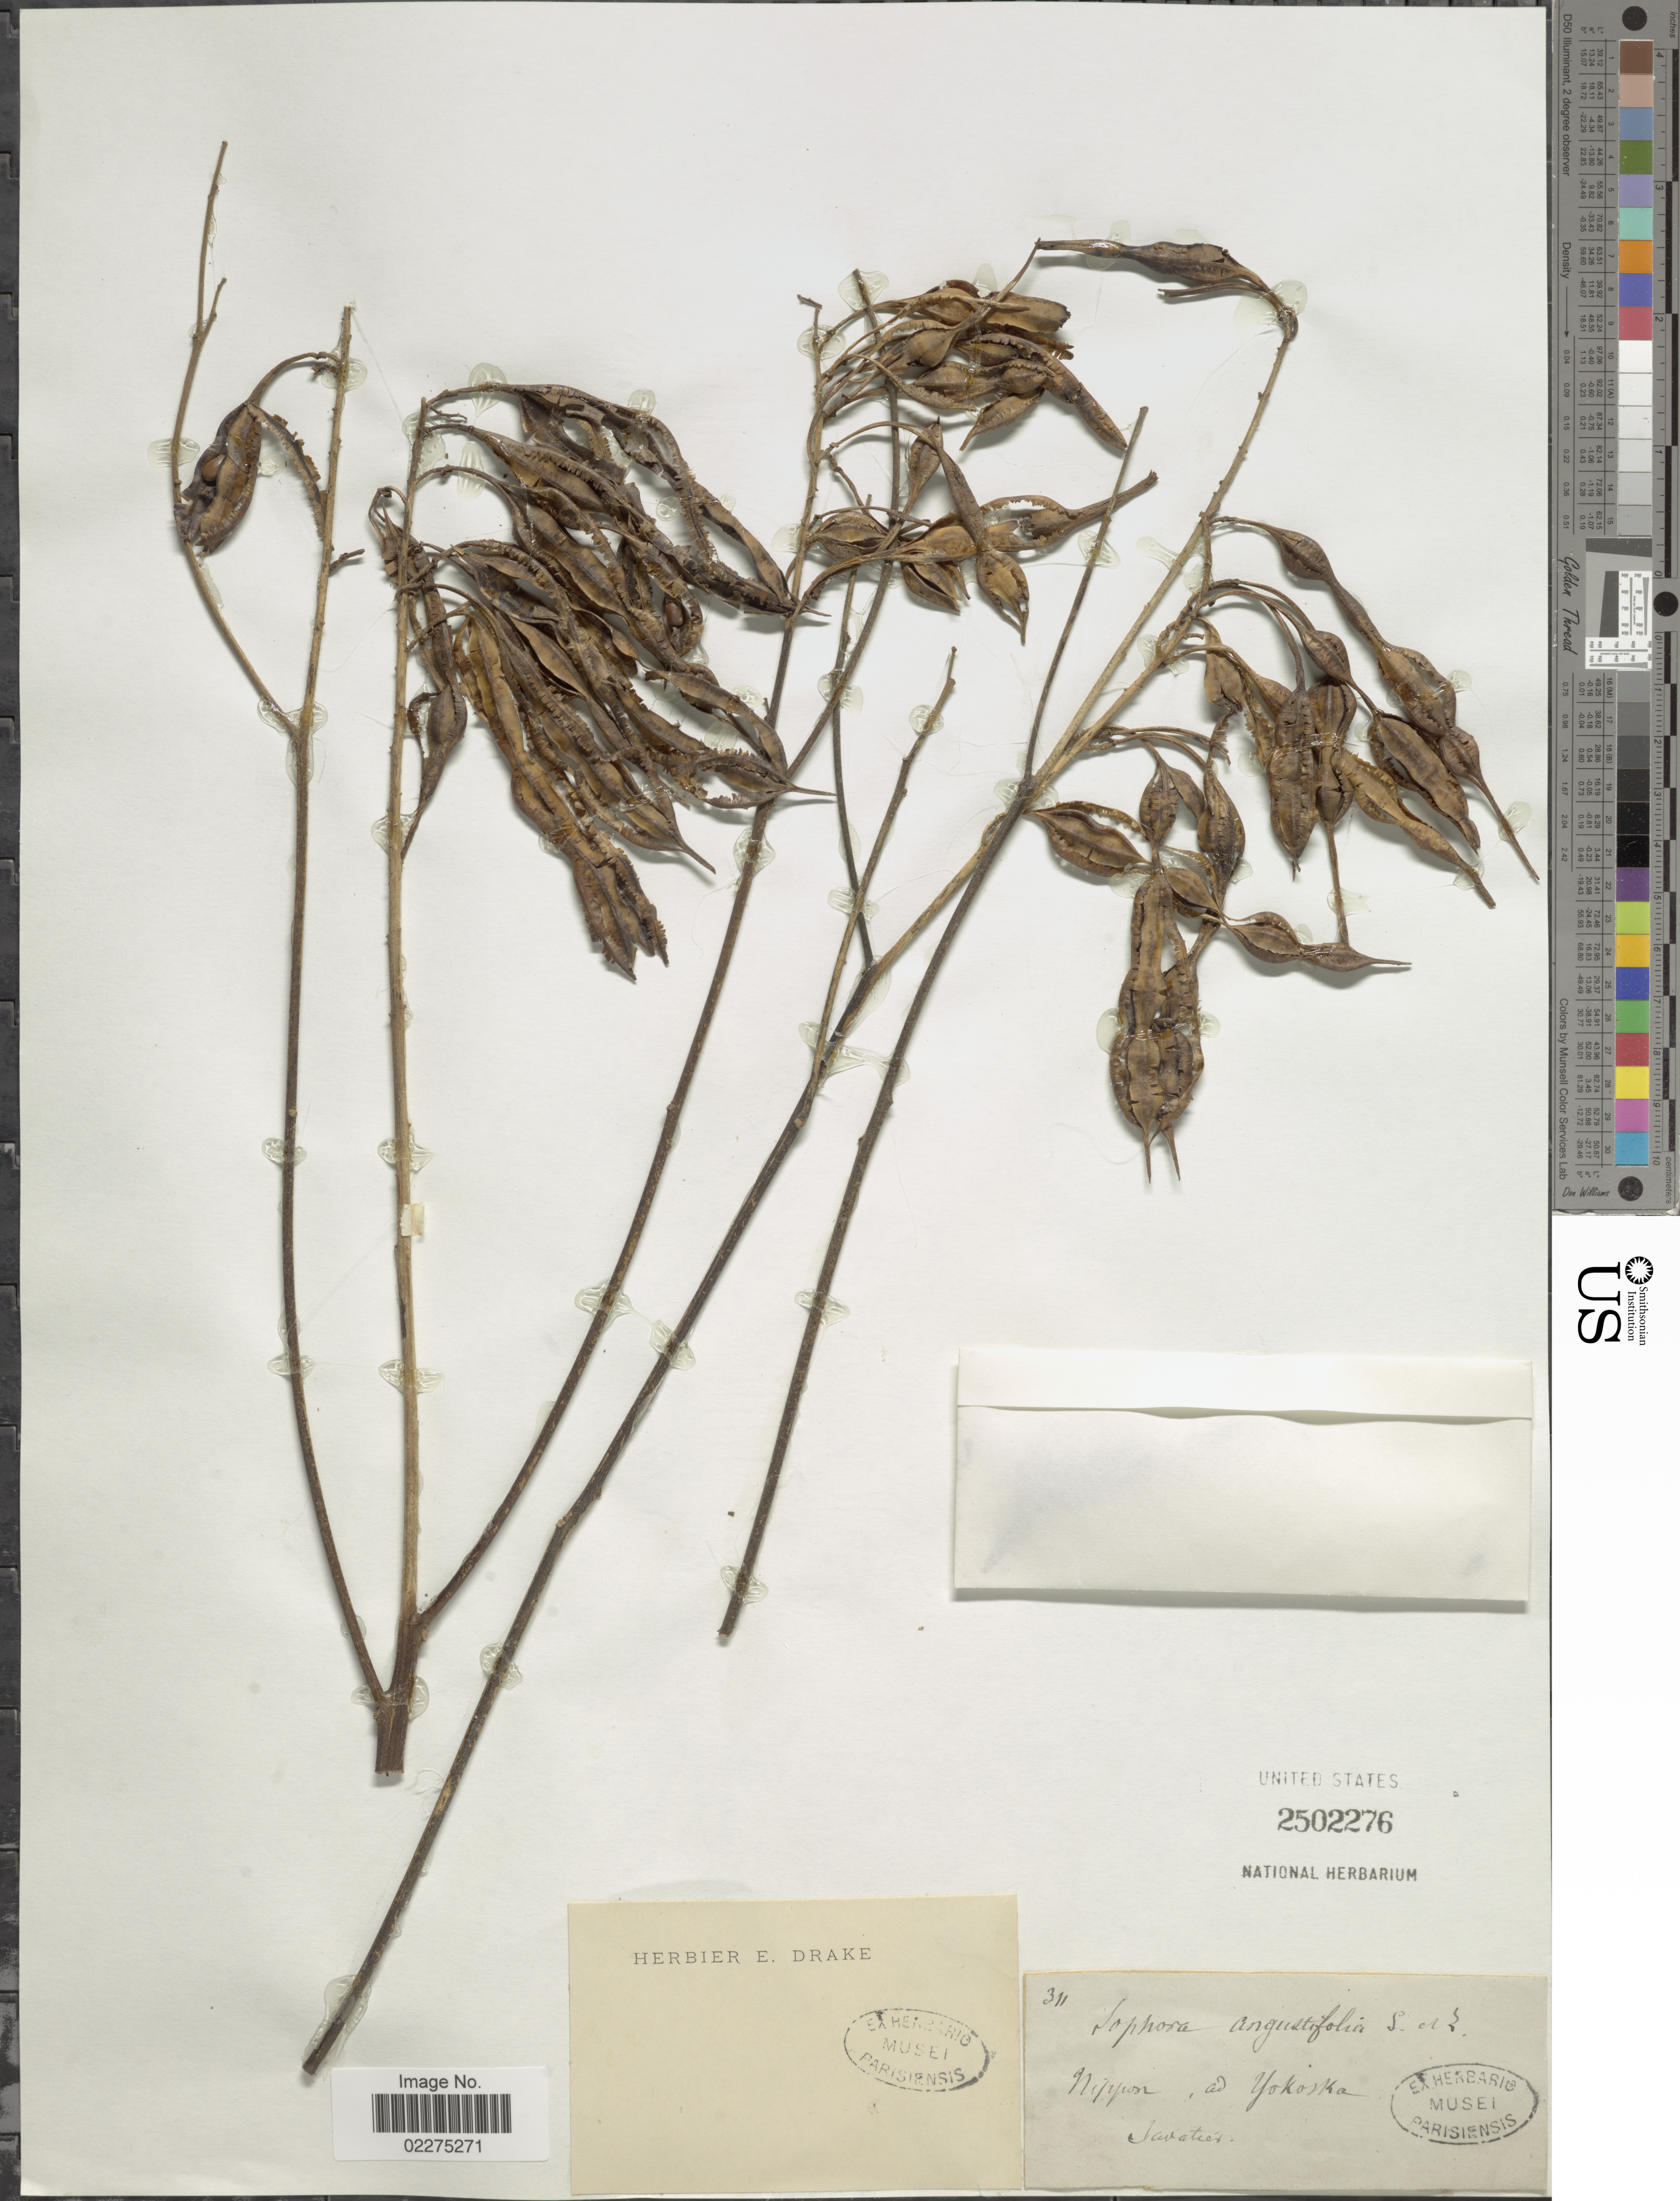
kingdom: Plantae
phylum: Tracheophyta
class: Magnoliopsida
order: Fabales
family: Fabaceae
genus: Sophora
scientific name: Sophora angustifolia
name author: Siebold & Zucc.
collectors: Savatier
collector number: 311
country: Japan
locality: Nippon, ad Yokoika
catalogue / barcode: US 2502276